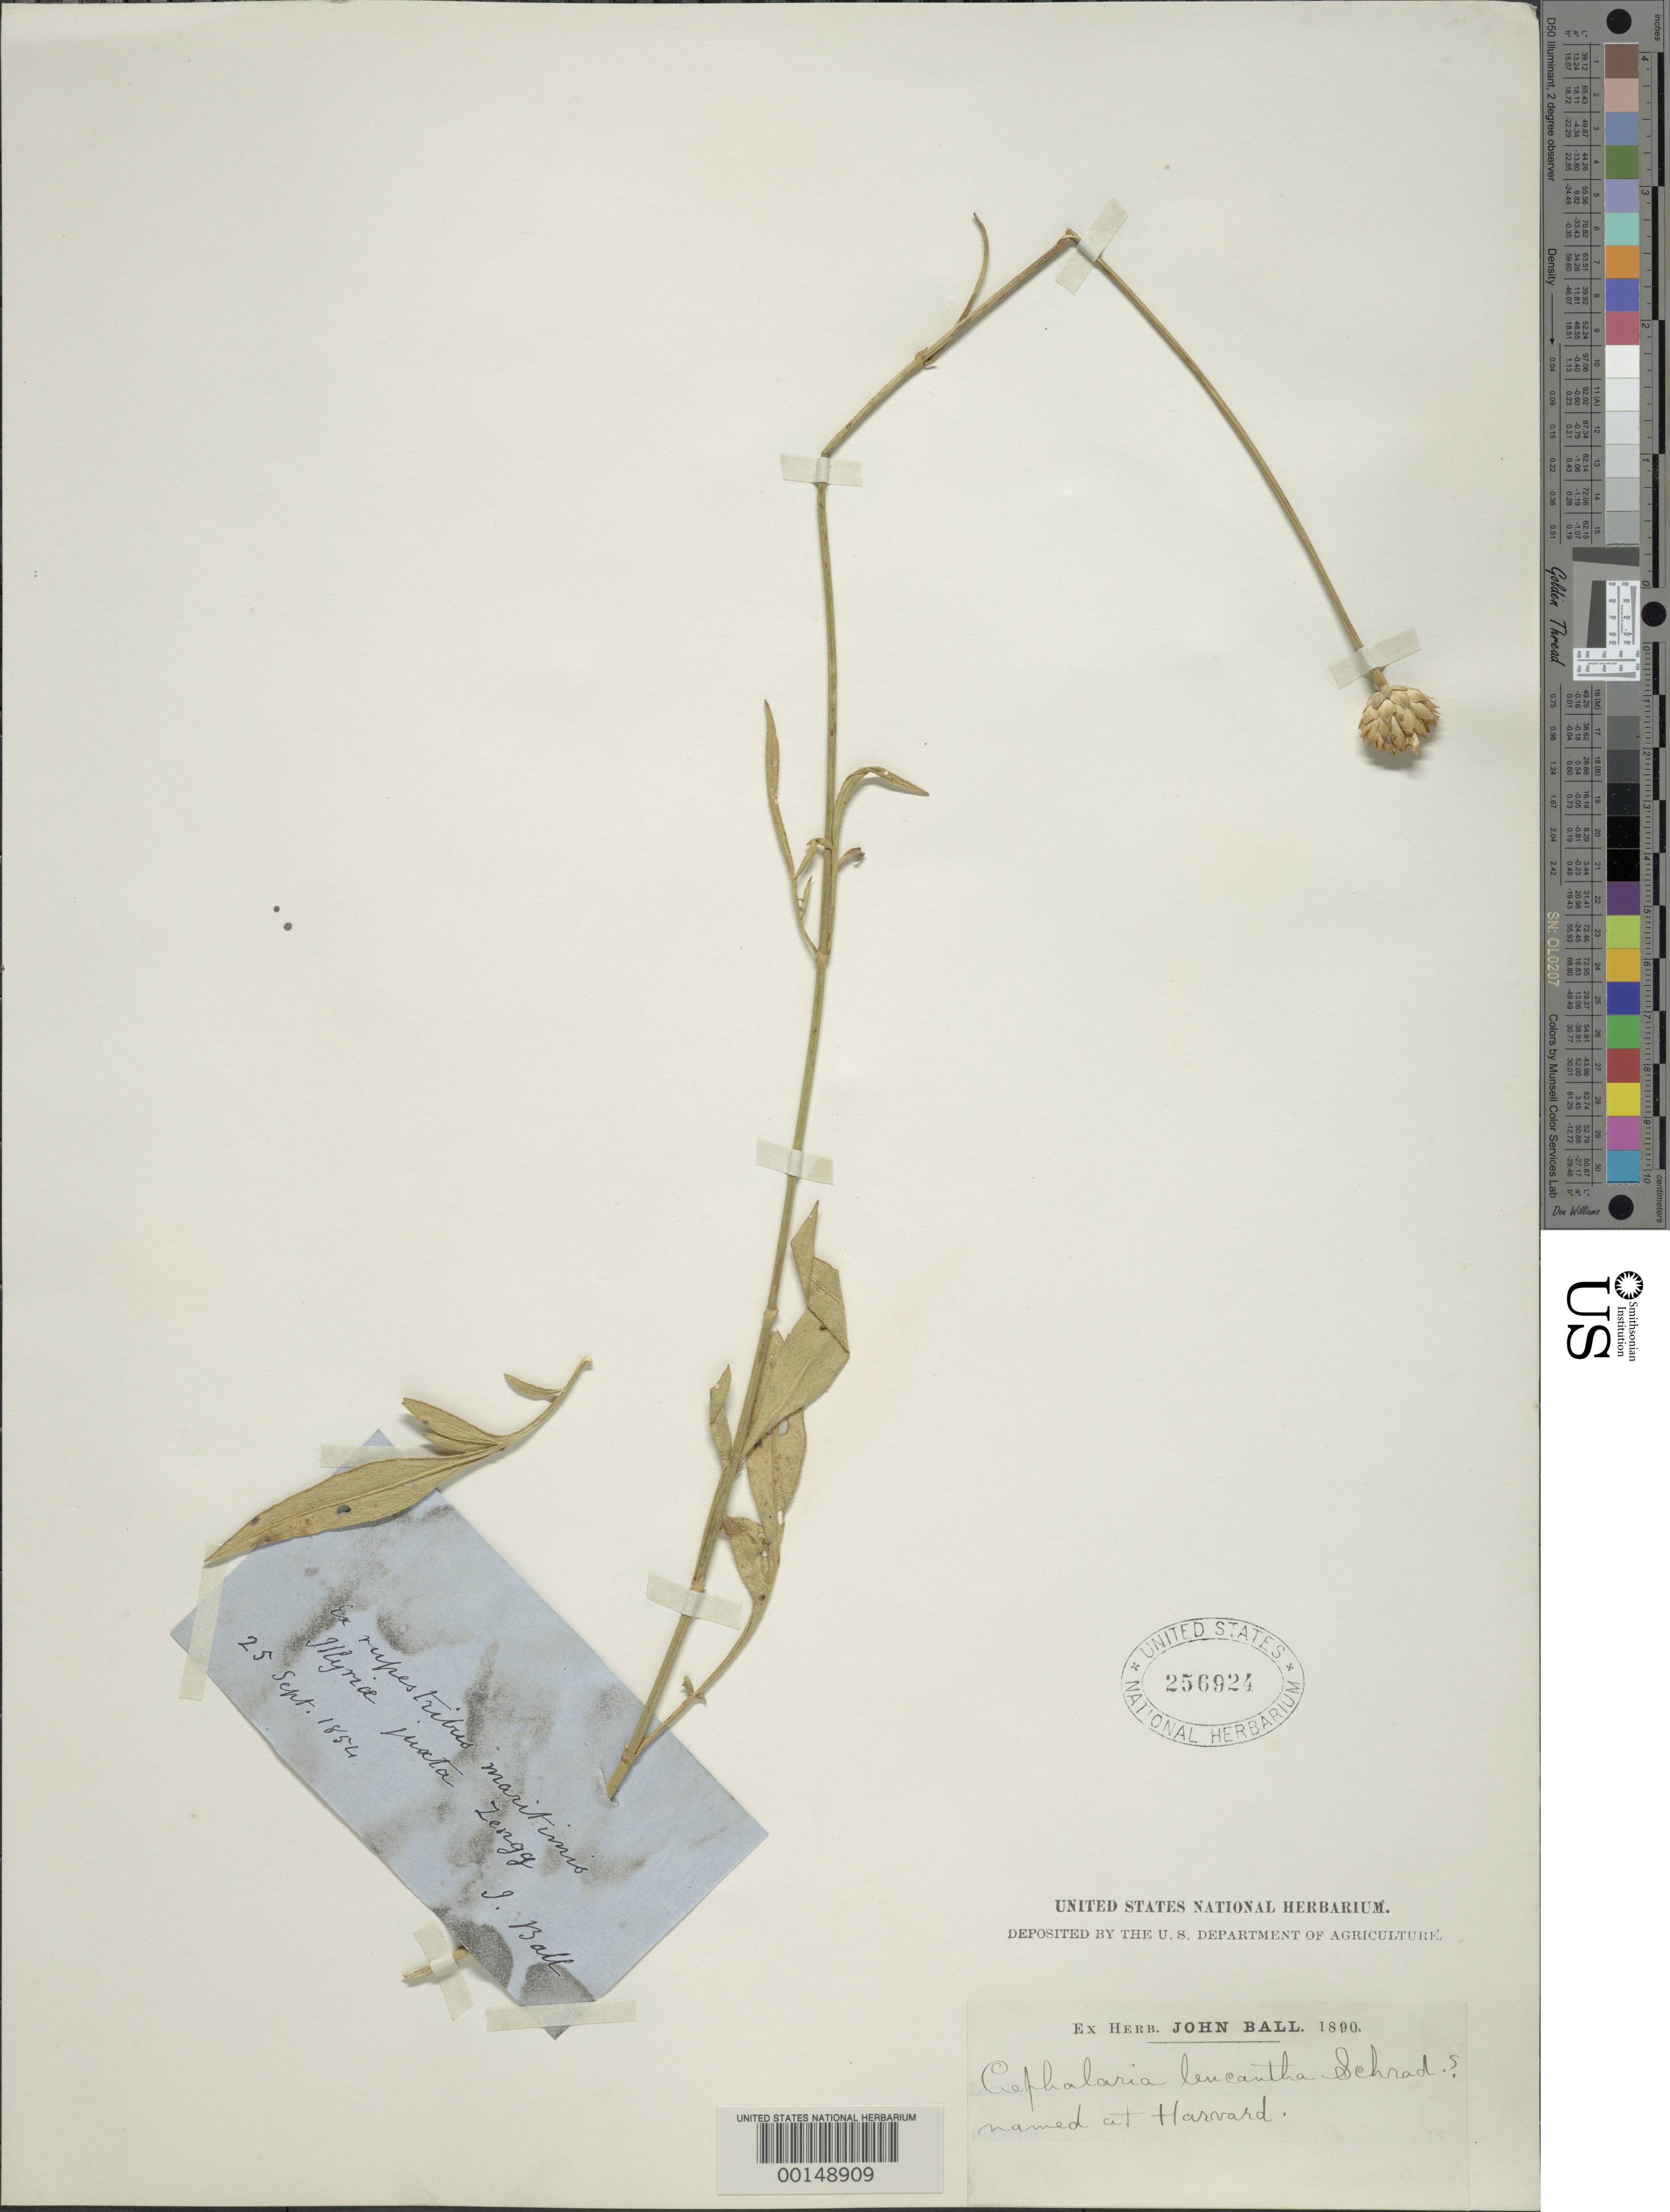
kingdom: Plantae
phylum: Tracheophyta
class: Magnoliopsida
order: Dipsacales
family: Caprifoliaceae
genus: Cephalaria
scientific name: Cephalaria leucantha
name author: Schrad.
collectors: J. Ball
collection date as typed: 25 Sep 1854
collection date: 1854-09-25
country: Croatia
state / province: Lika-Senj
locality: Illyria juxta Zengg [Illyria near Senj]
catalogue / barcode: US 256924